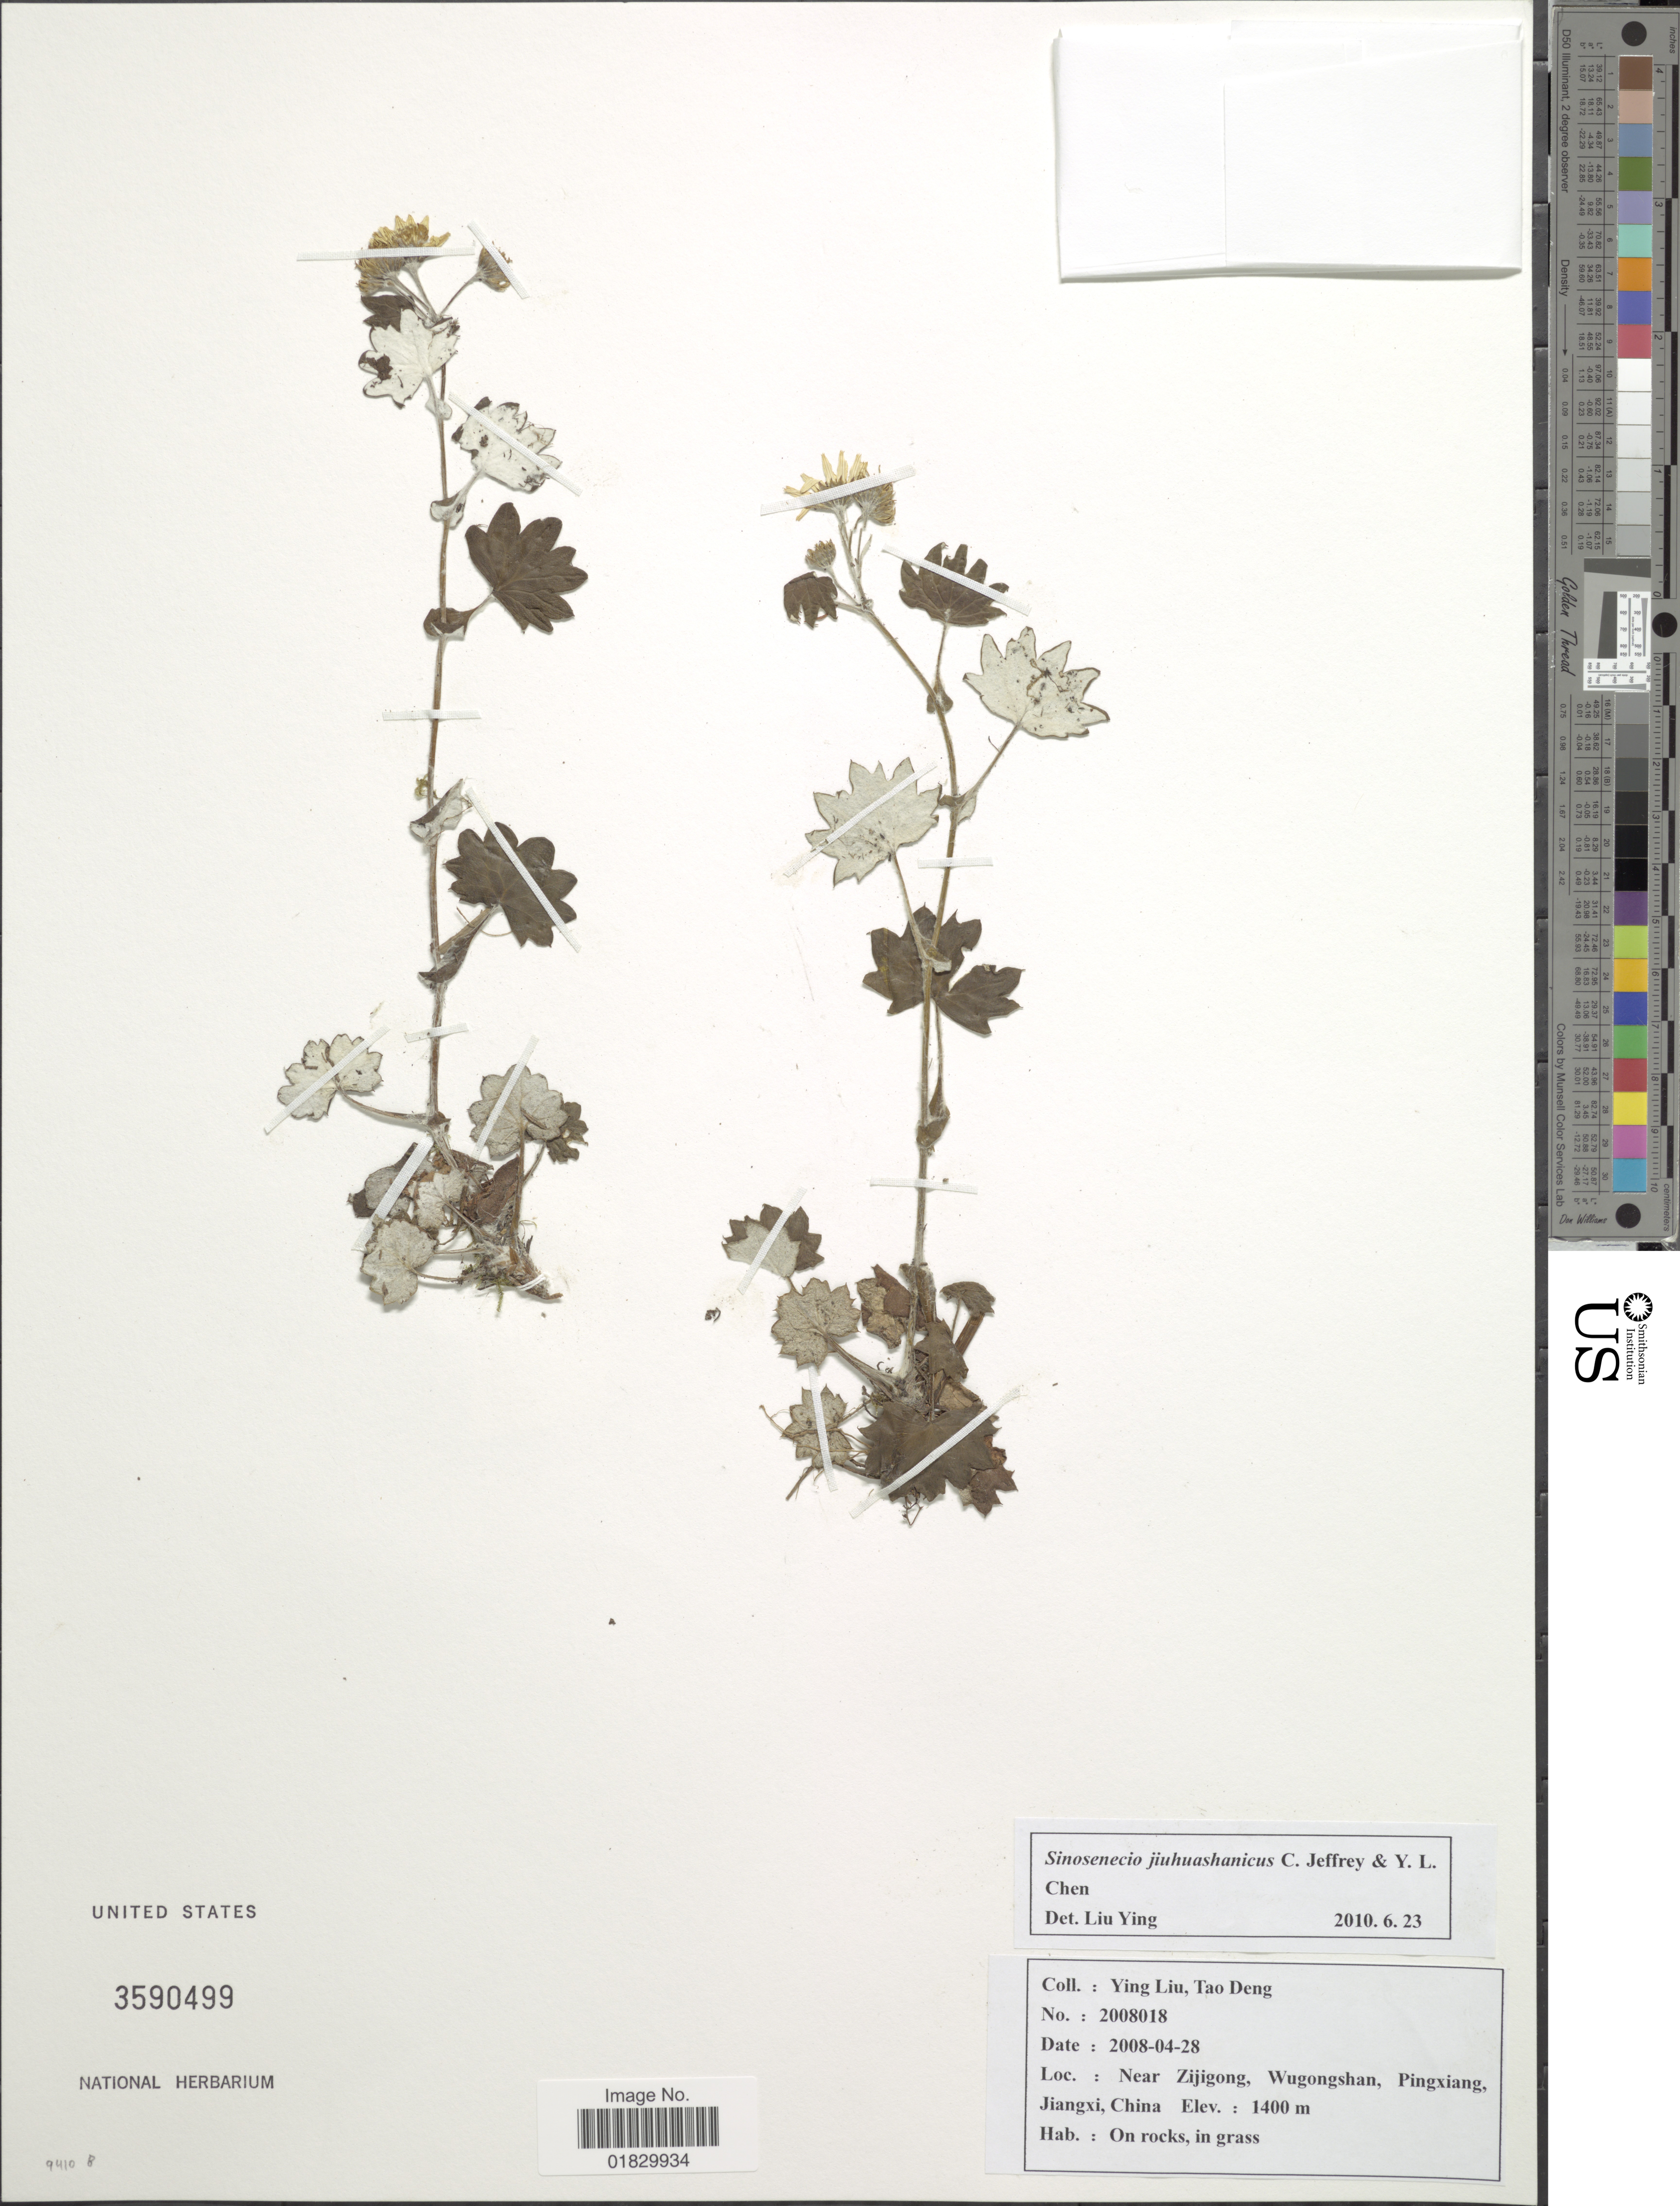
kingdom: Plantae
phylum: Tracheophyta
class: Magnoliopsida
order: Asterales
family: Asteraceae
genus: Sinosenecio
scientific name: Sinosenecio jiuhuashanicus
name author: C. Jeffrey & Y.L. Chen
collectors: Y. Lui & T. Deng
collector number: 2008018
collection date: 2008-04-28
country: China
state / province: Jiangxi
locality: Near Zijigong, Wugongshan, Pingxiang, Jiangxi, China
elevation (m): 1400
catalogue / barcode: US 3590499